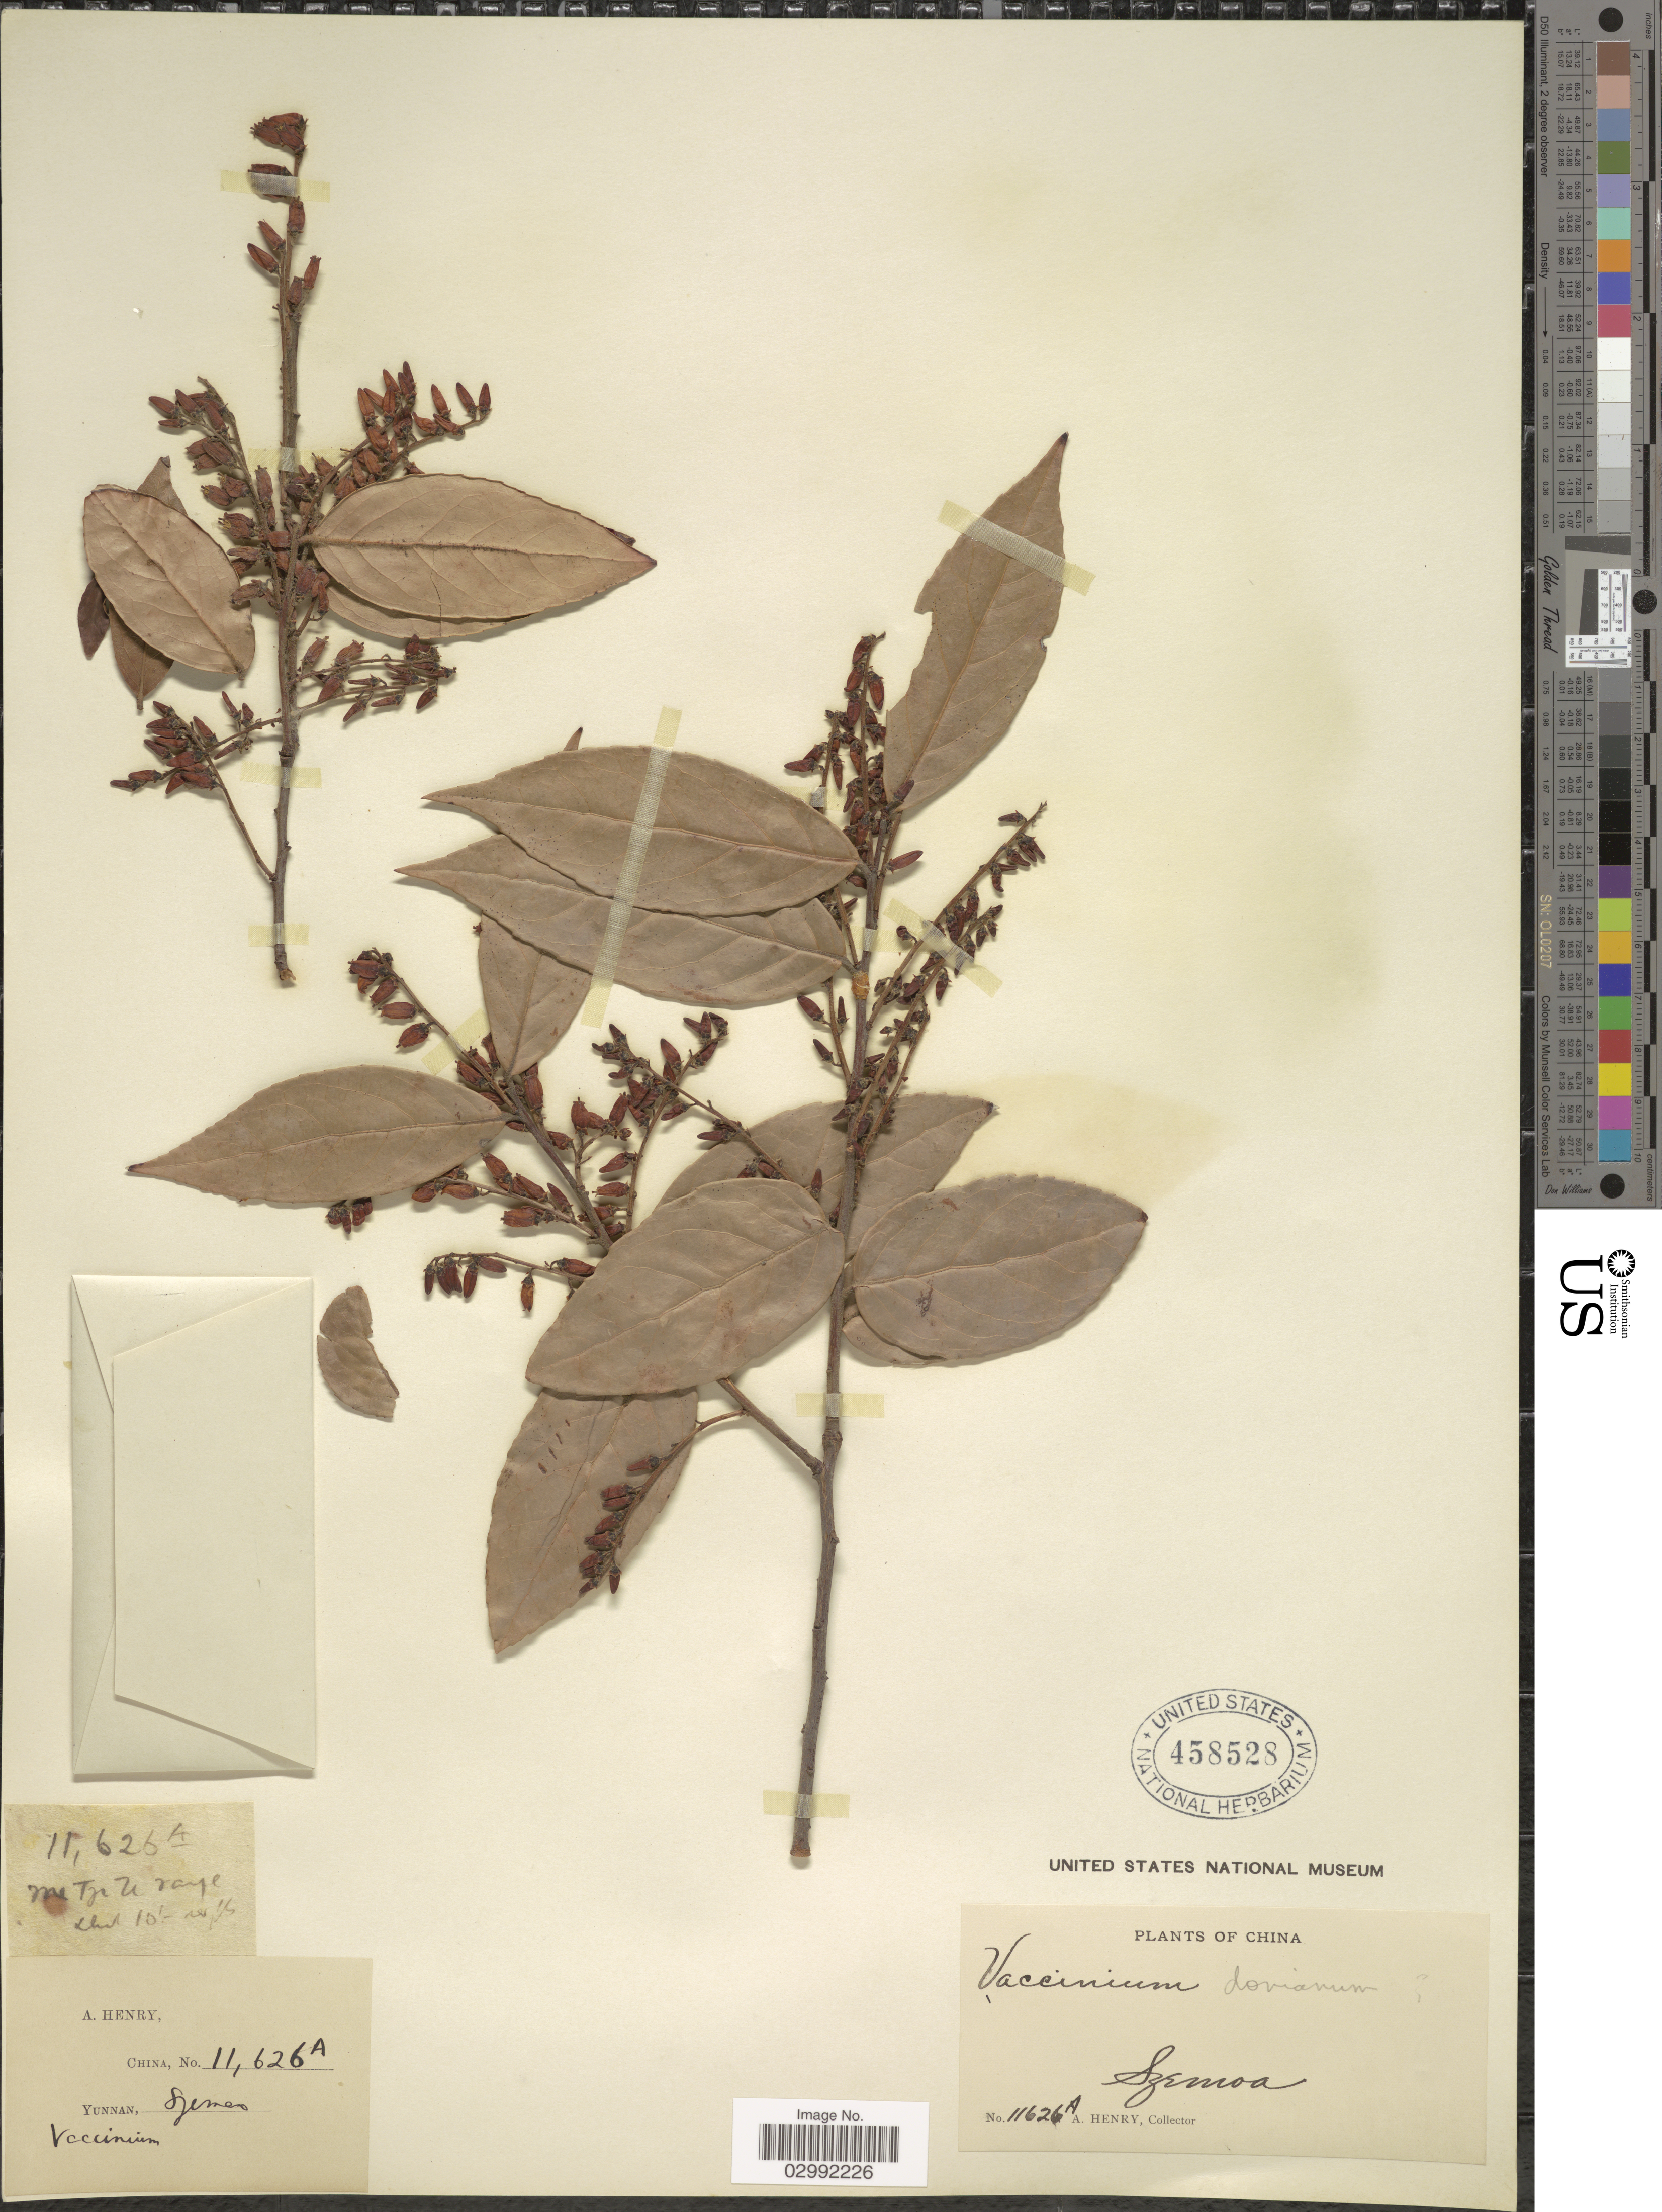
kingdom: Plantae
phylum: Tracheophyta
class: Magnoliopsida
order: Ericales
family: Ericaceae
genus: Vaccinium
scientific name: Vaccinium sprengelii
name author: (G. Don) Sleumer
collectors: A. Henry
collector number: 11626 A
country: China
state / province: Yunnan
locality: Szemoa. Me Tze Zi range.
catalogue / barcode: US 458528